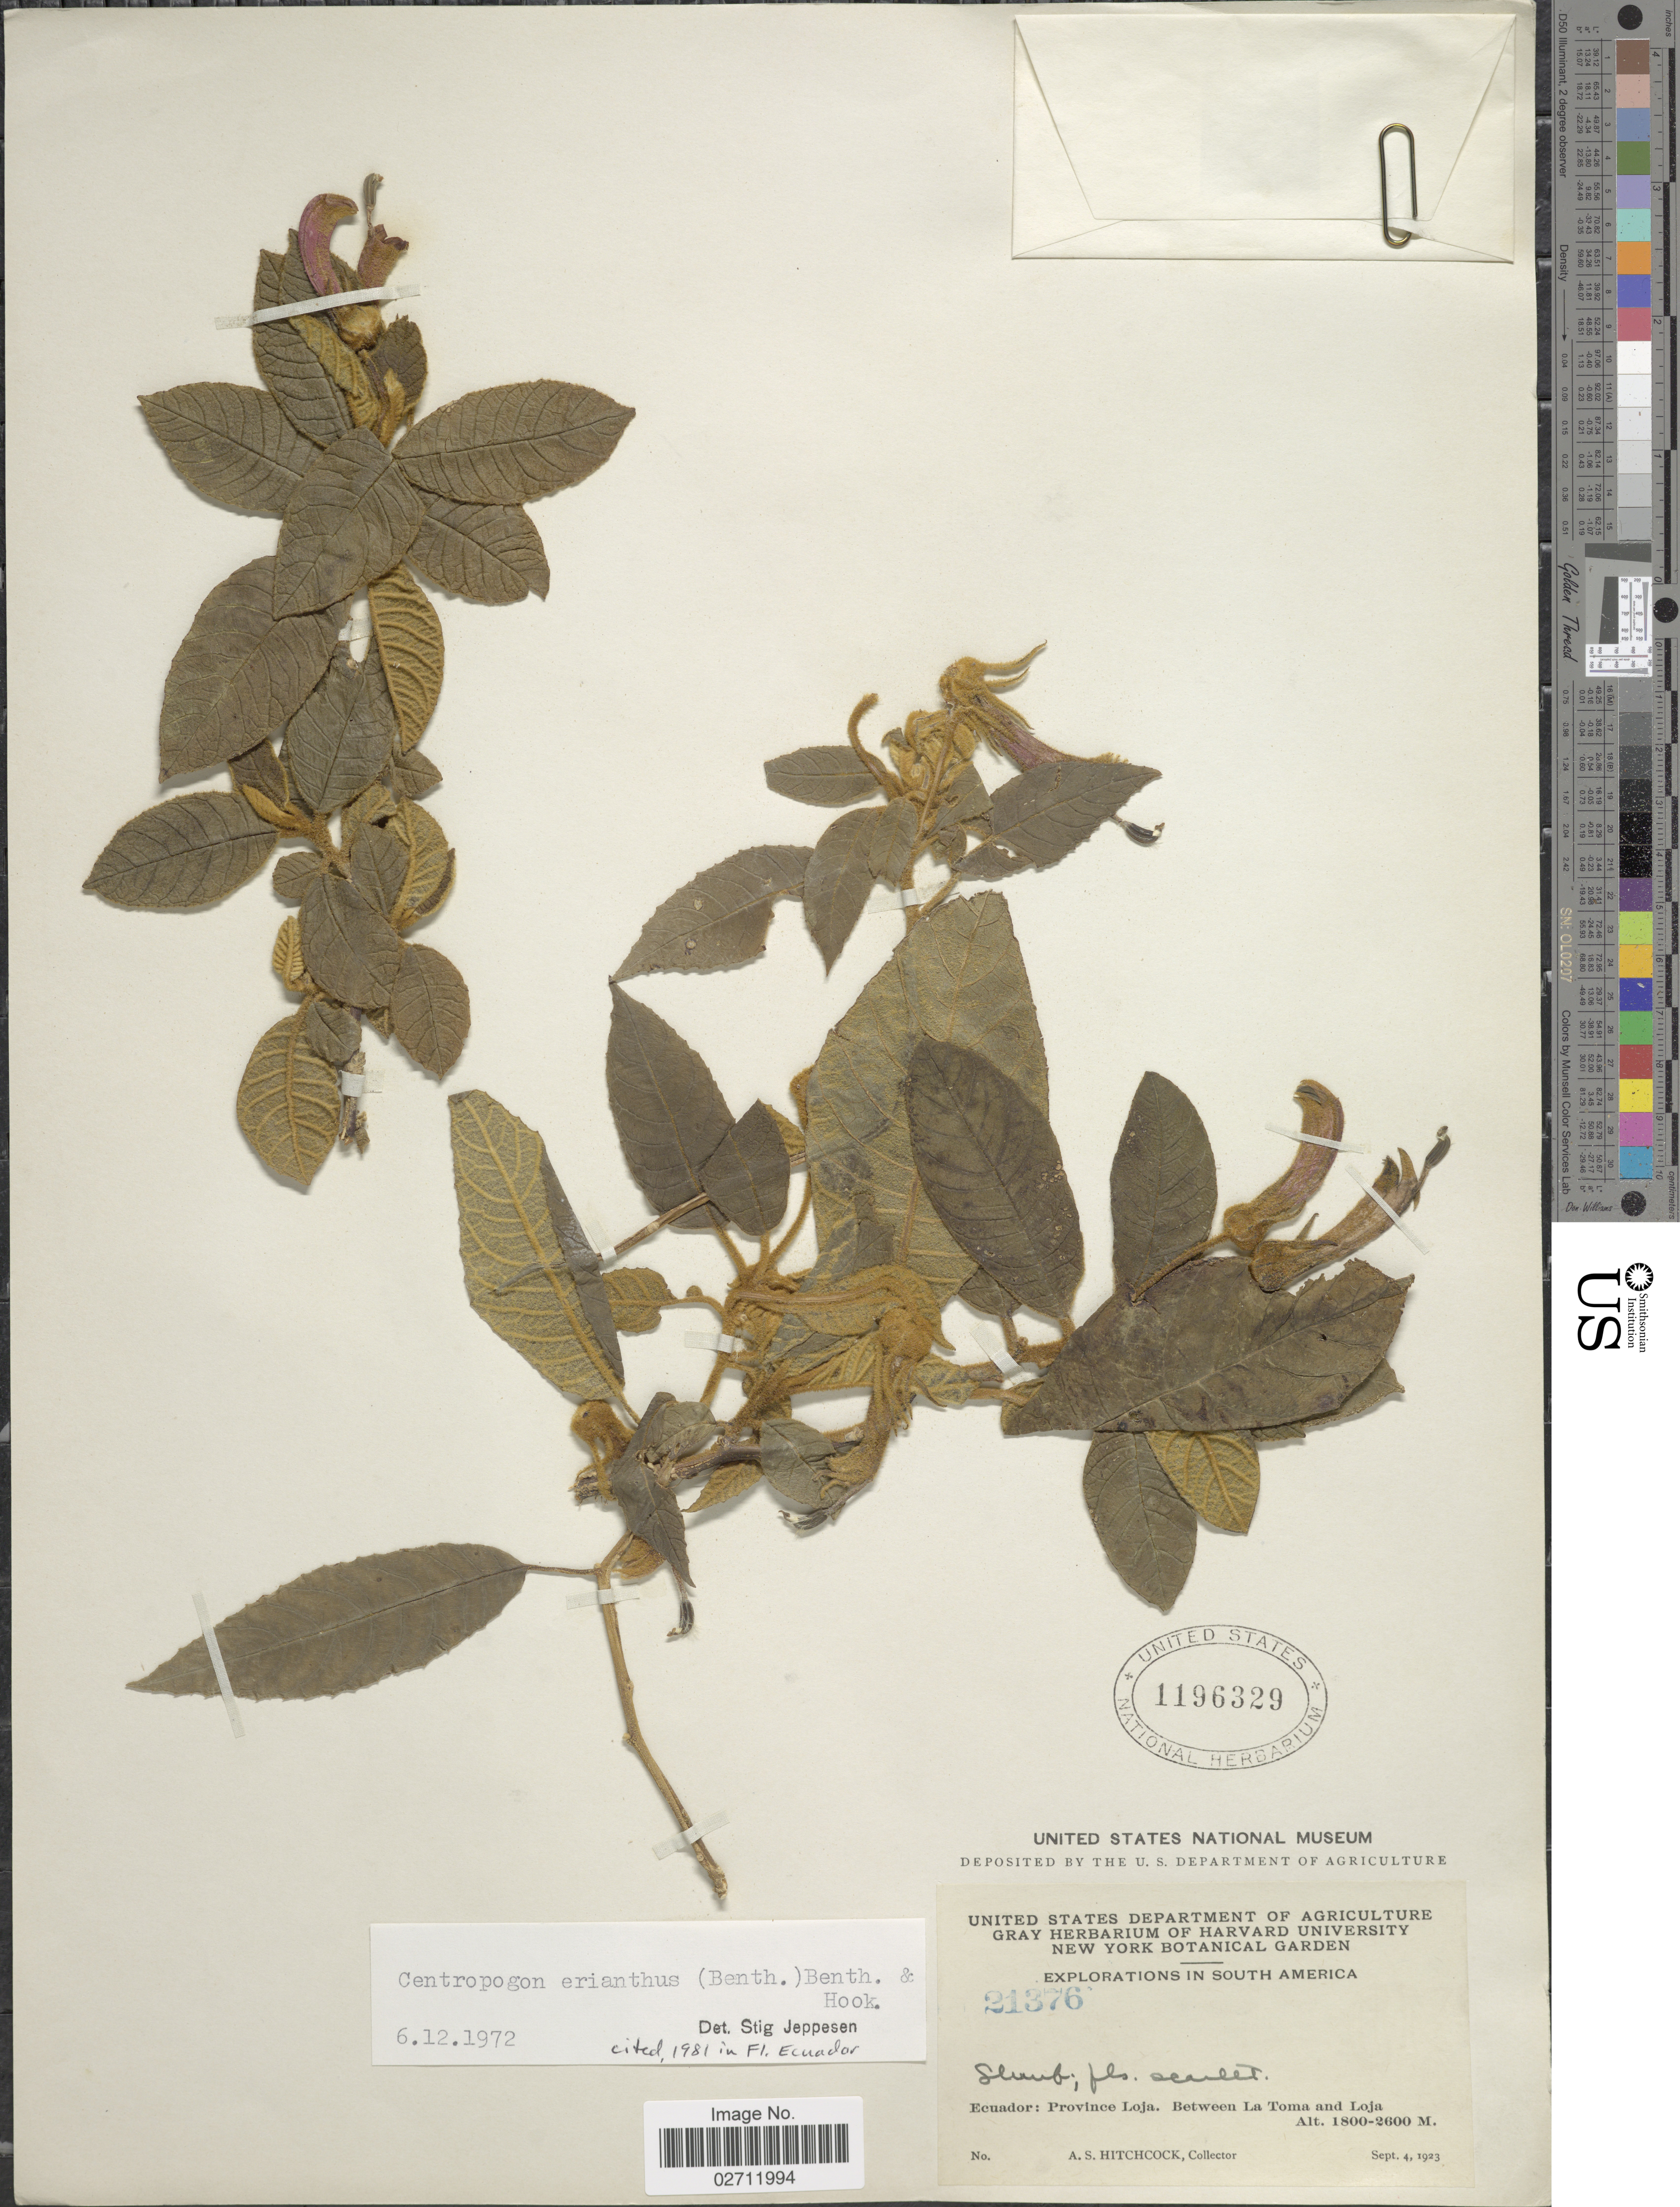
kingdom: Plantae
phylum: Tracheophyta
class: Magnoliopsida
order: Asterales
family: Campanulaceae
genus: Centropogon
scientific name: Centropogon erianthus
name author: (Benth.) Benth. & Hook. f. ex Drake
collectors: A. S. Hitchcock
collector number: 21376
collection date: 1923-09-04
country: Ecuador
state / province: Loja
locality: Between La Toma and Loja.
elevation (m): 1800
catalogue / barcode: US 1196329